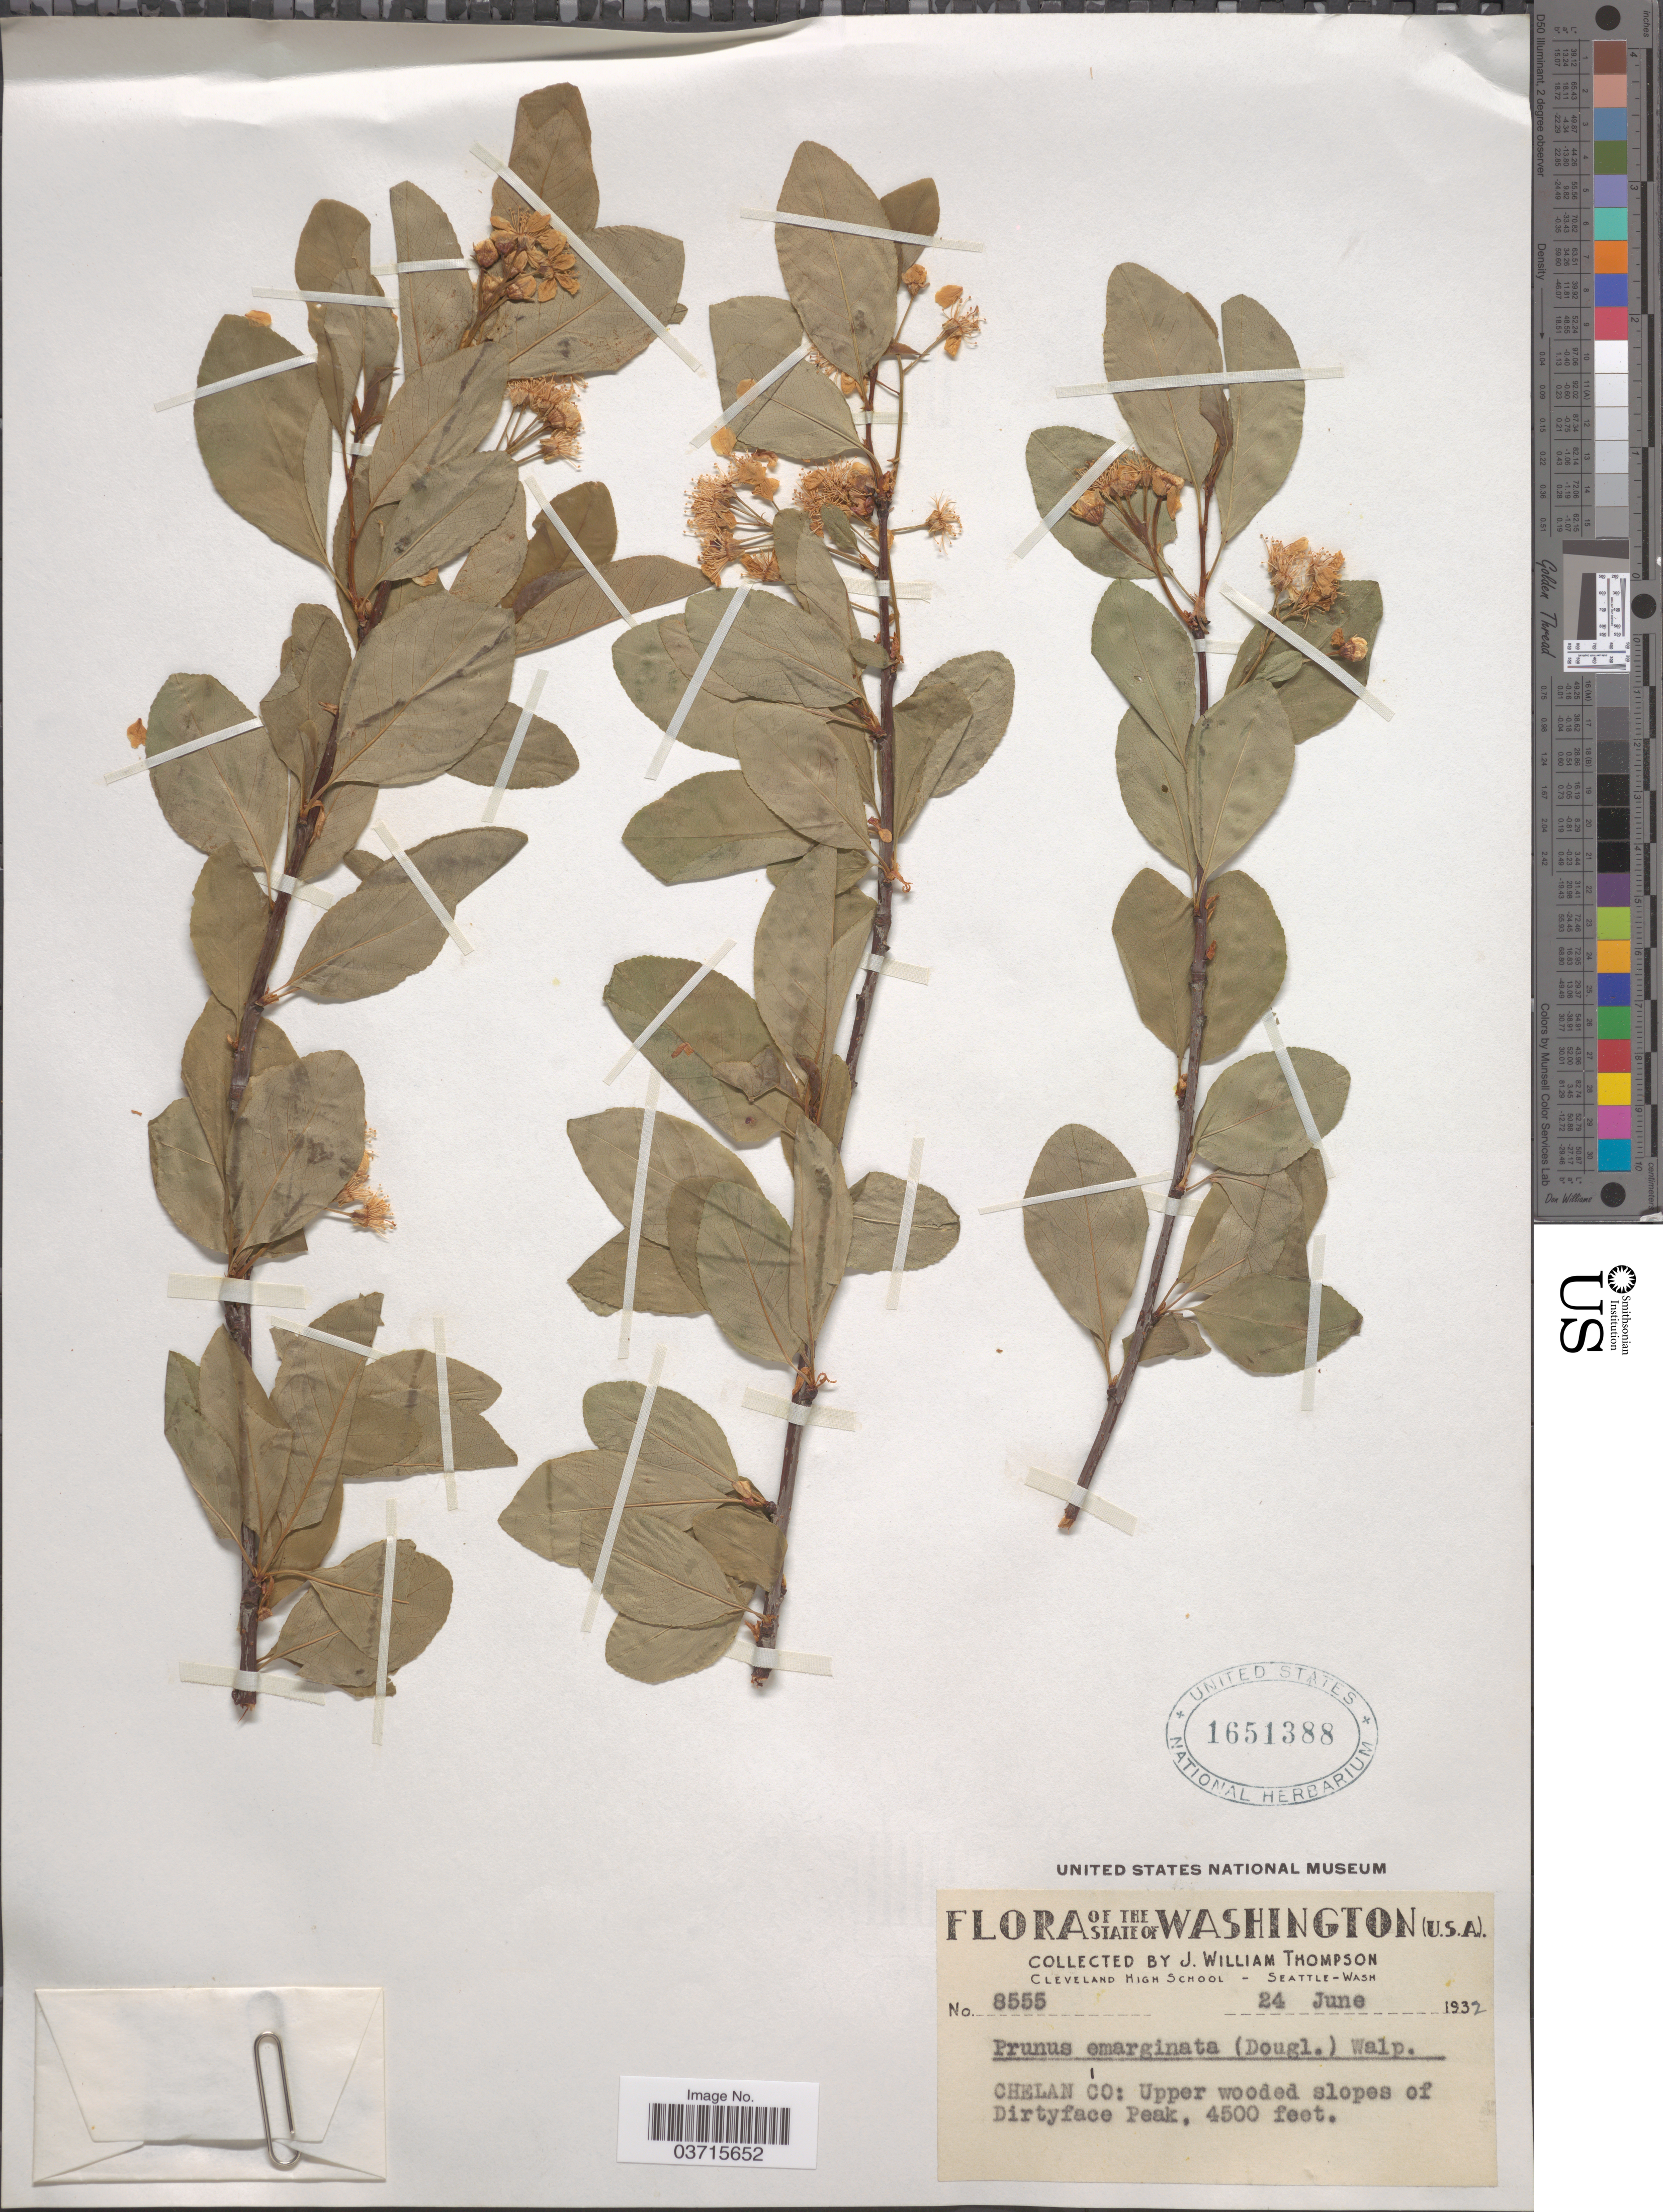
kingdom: Plantae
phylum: Tracheophyta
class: Magnoliopsida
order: Rosales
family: Rosaceae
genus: Prunus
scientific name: Prunus emarginata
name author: (Douglas ex Hook.) Eaton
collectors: J. W. Thompson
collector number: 8555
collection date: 1932-06-24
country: United States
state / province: Washington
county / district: Chelan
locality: Chelan Co: Upper wooded slopes of Dirtyface Peak.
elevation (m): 1372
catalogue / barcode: US 1651388